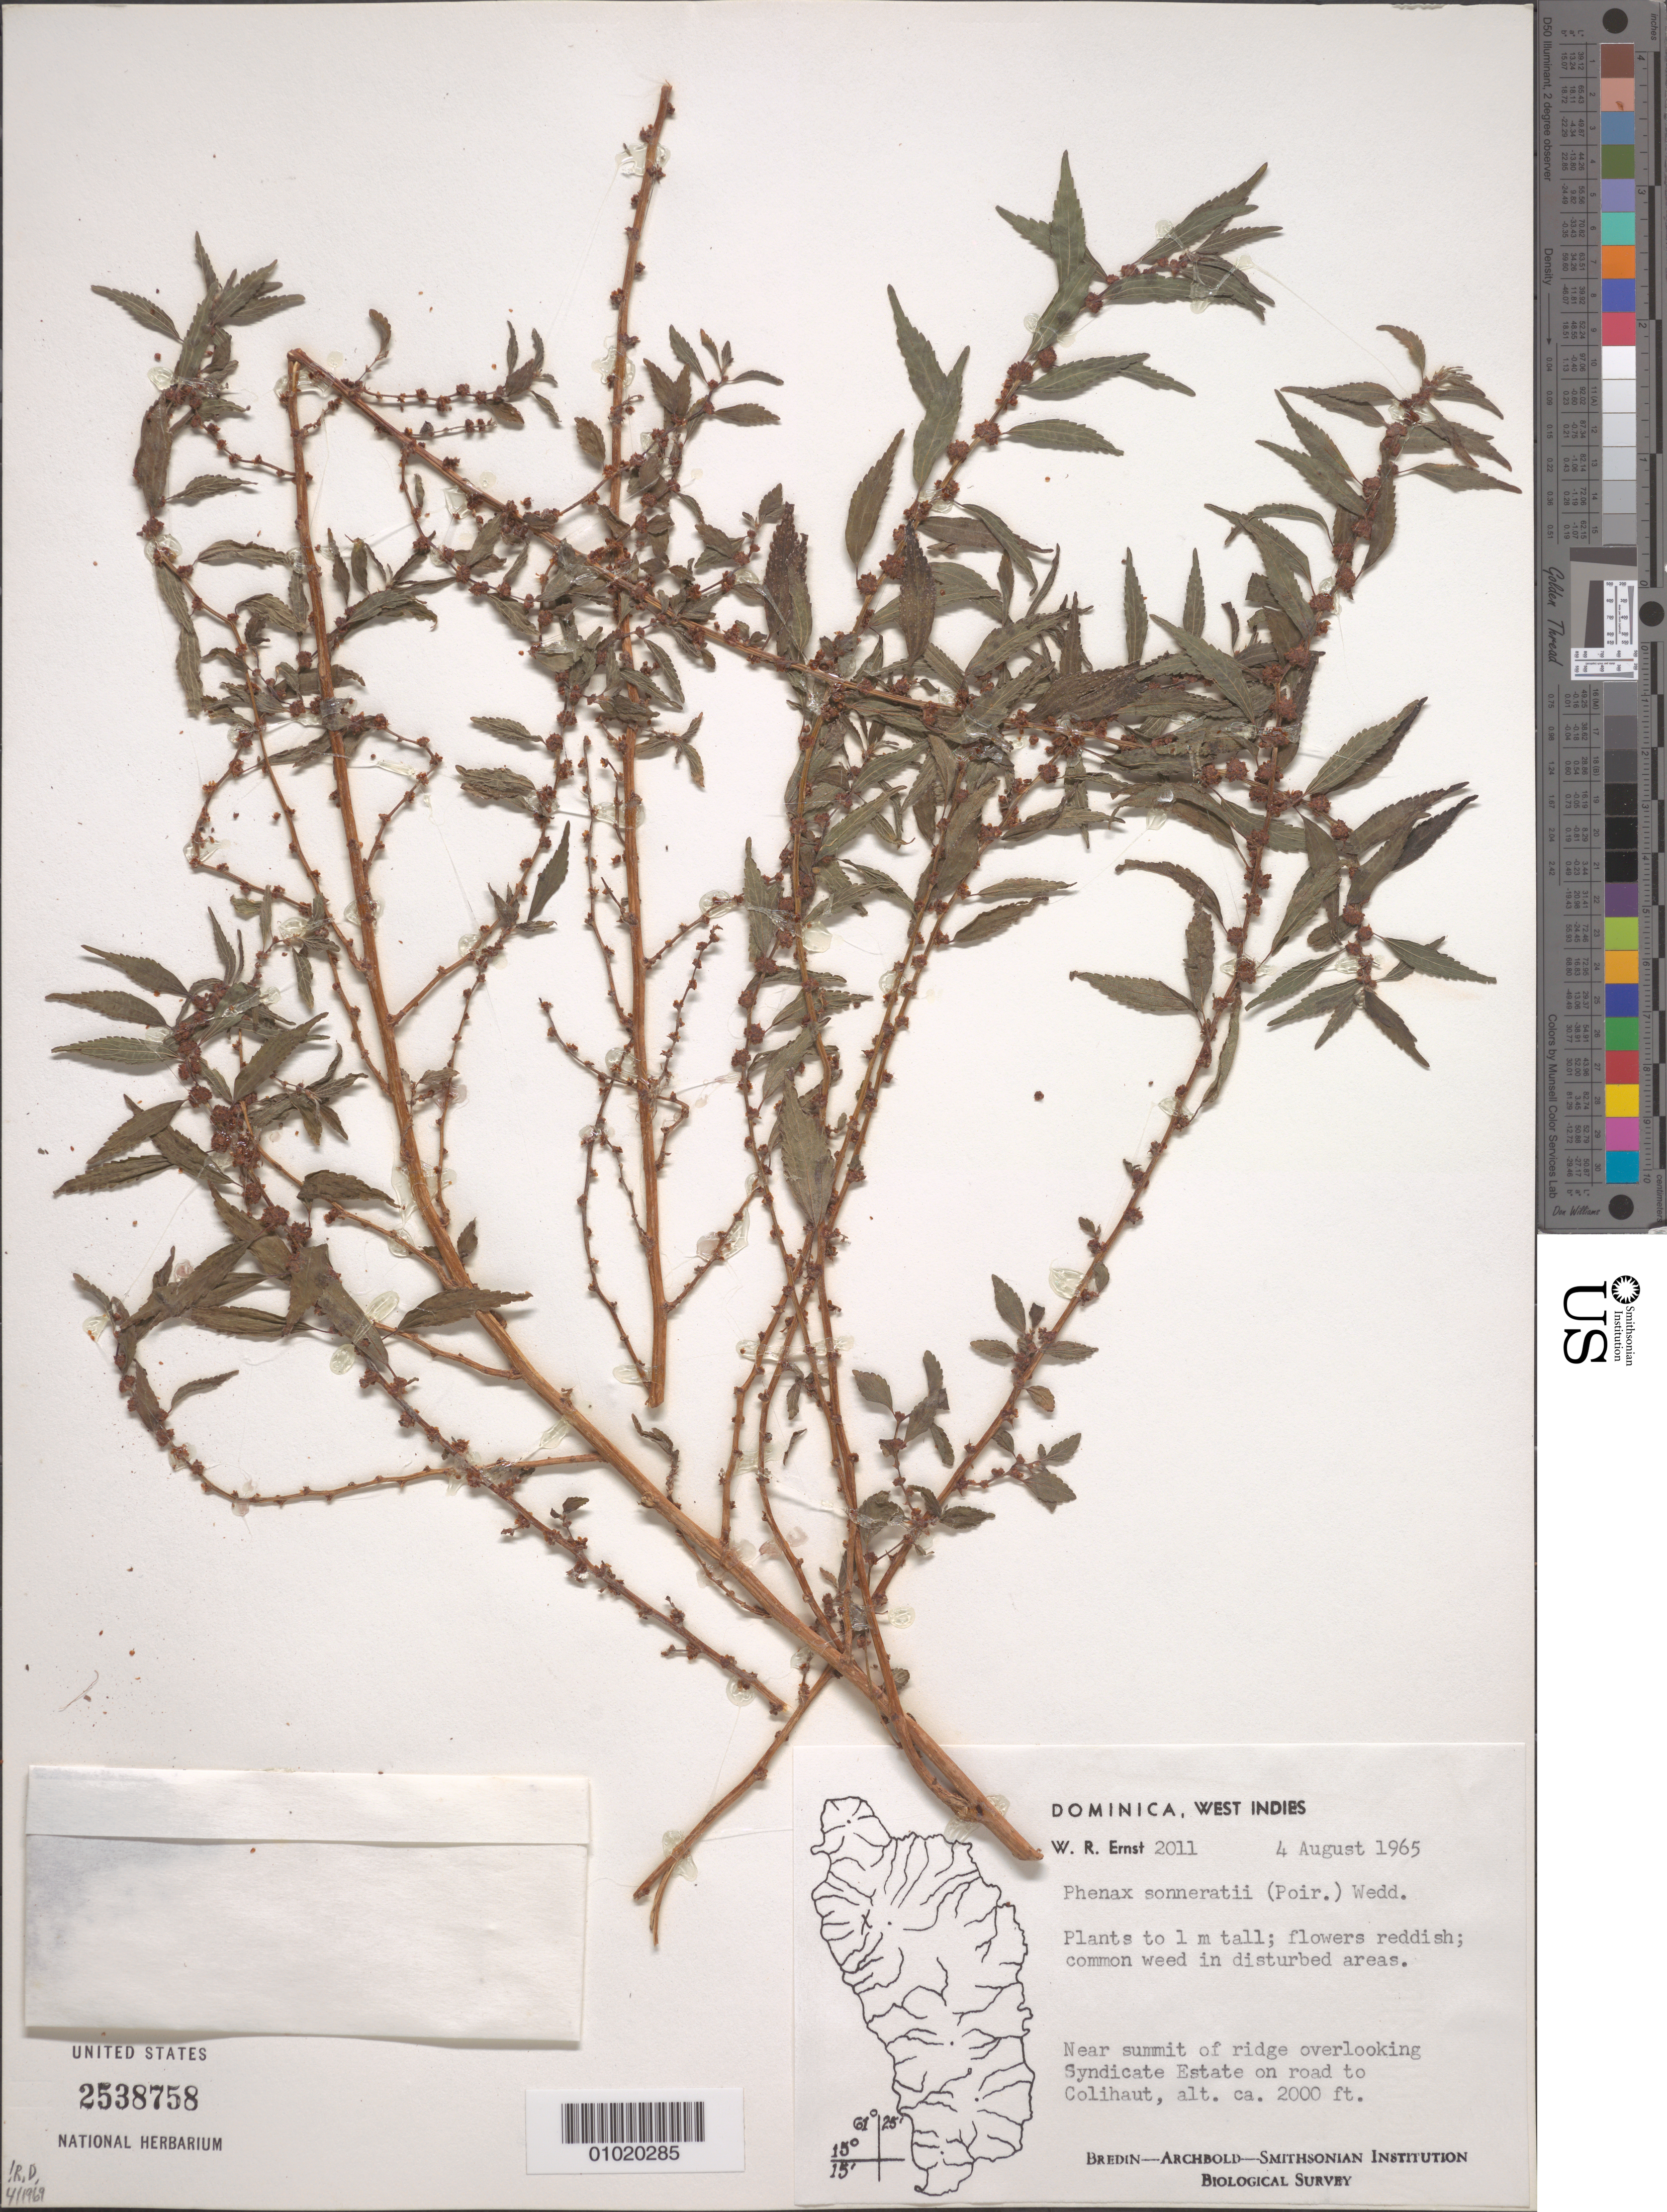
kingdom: Plantae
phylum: Tracheophyta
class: Magnoliopsida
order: Rosales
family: Urticaceae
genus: Phenax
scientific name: Phenax sonneratii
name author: (Poir.) Wedd.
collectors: W. R. Ernst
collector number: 2011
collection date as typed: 04 Aug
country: Dominica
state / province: St. George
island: Dominica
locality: Near summit of ridge overlooking Syndicate Estate on road to Colihaut.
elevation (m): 610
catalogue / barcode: US 2538758